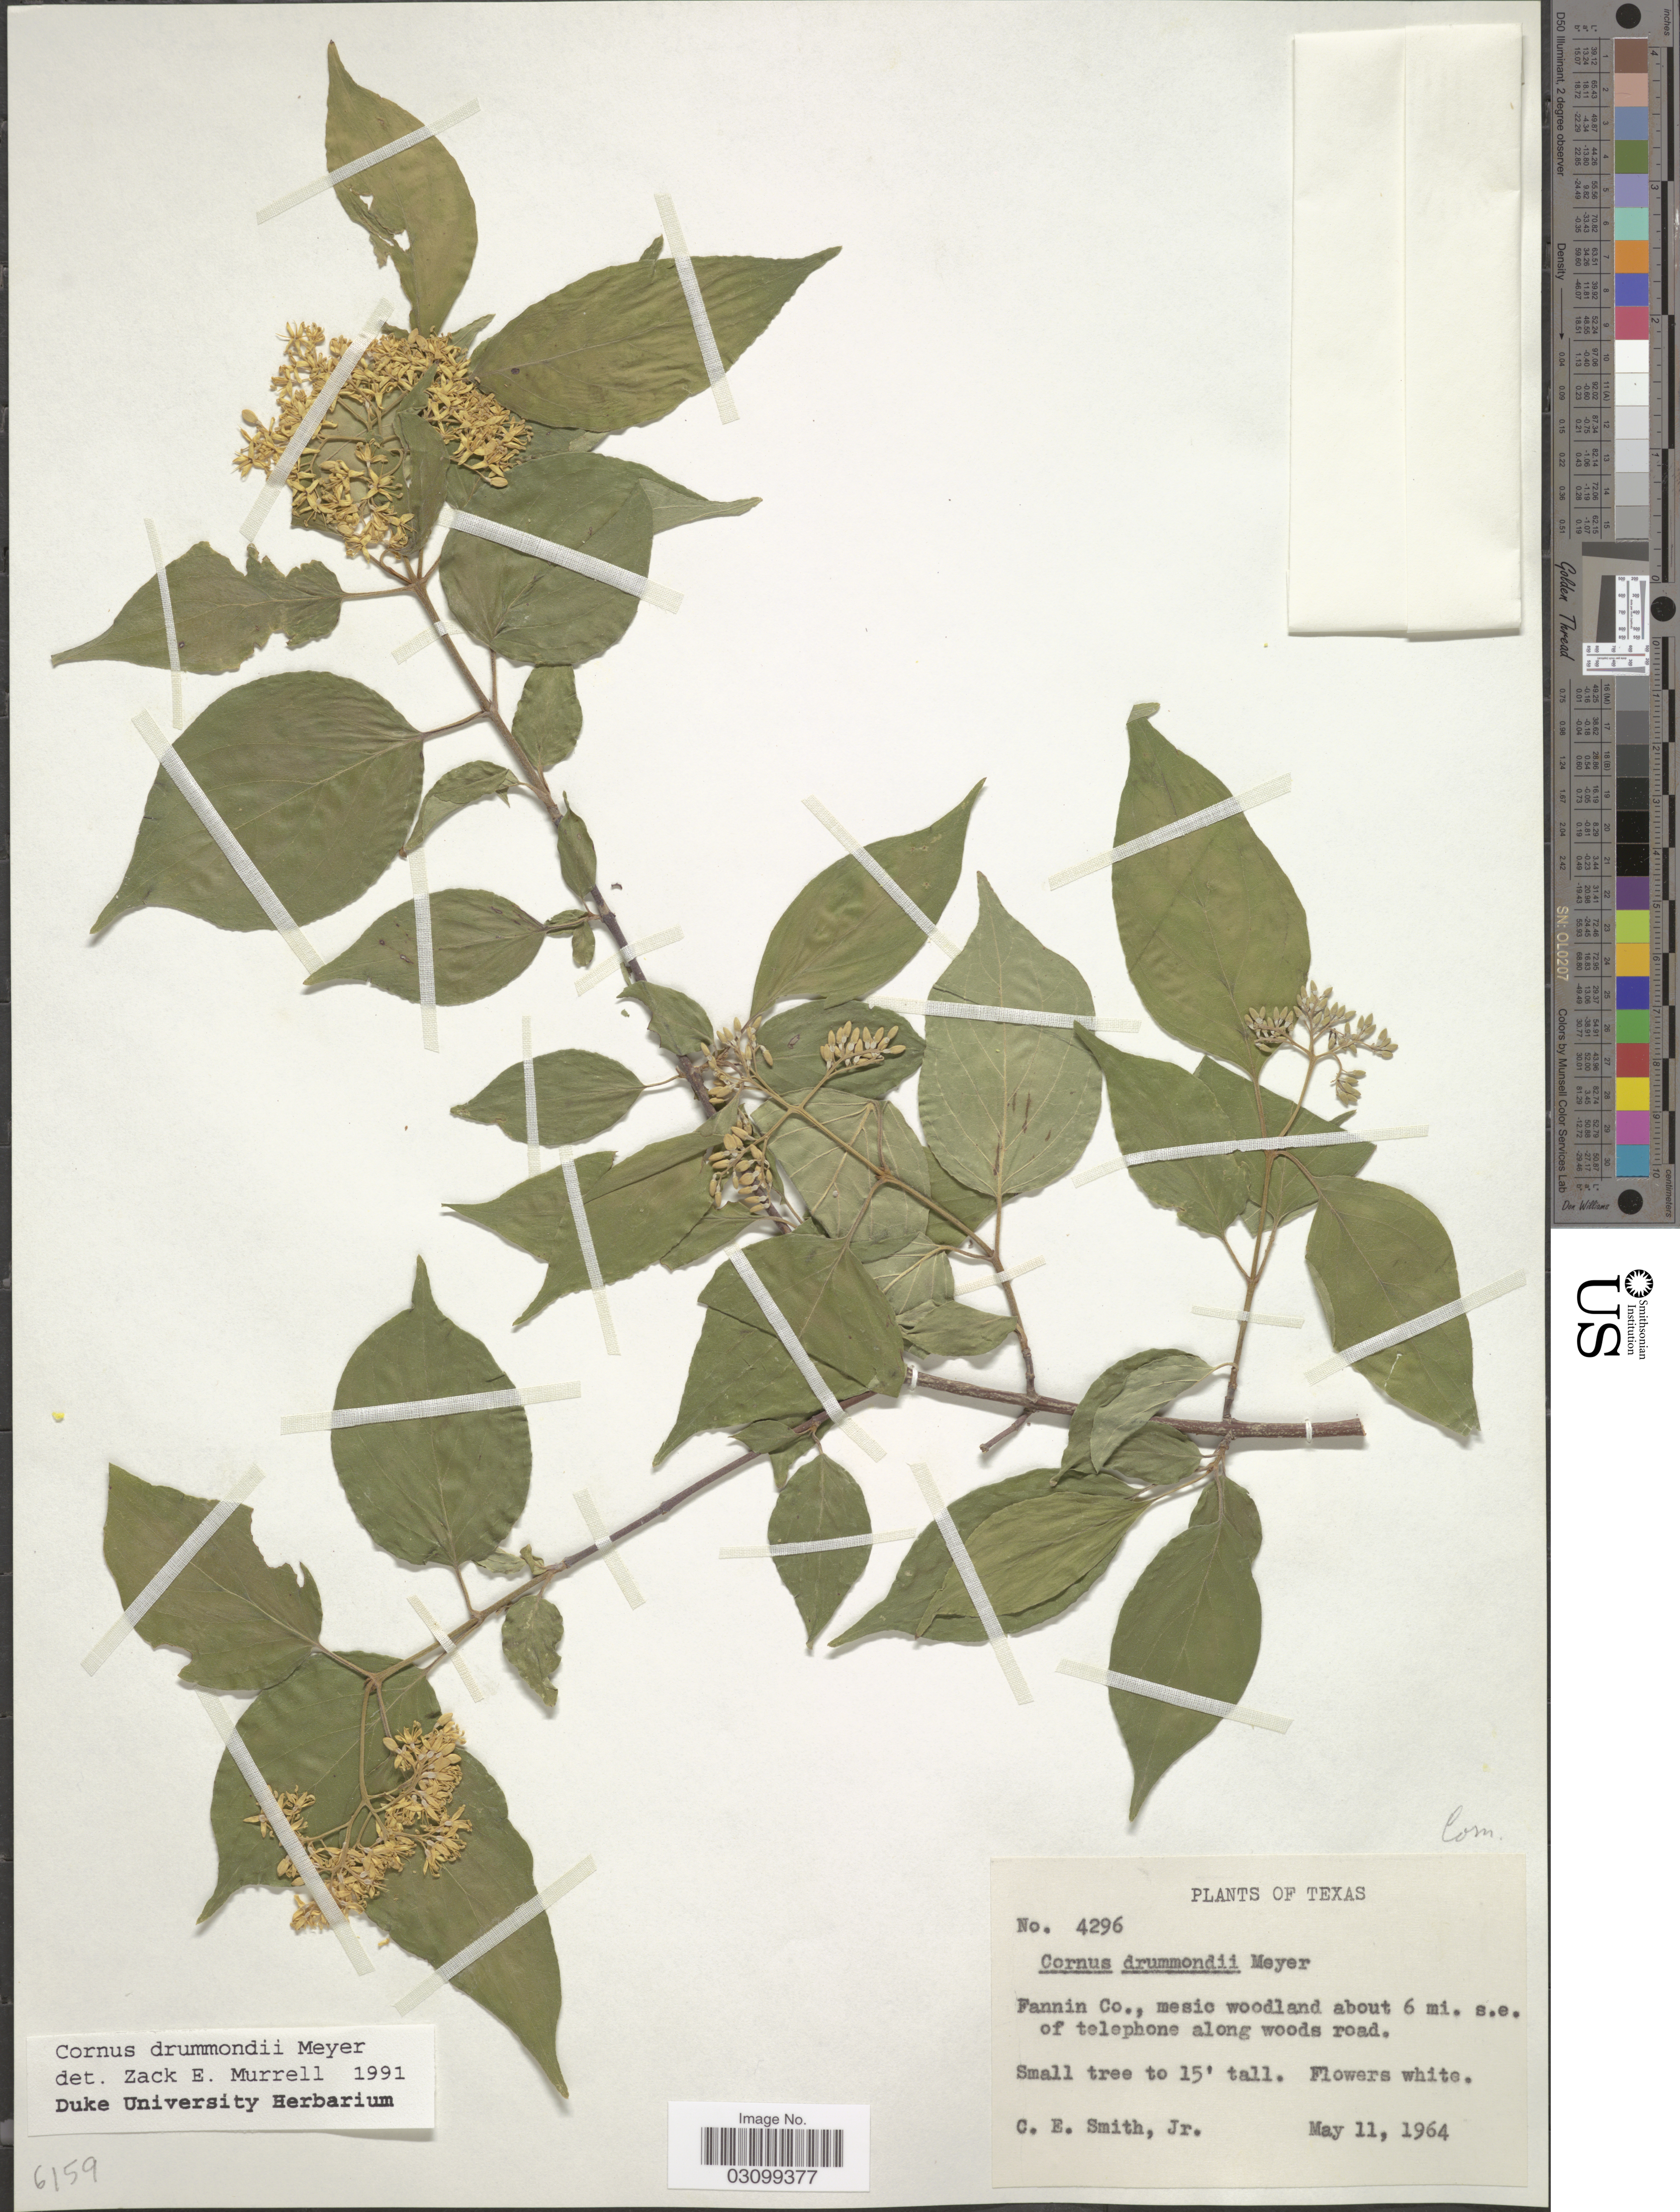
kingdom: Plantae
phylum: Tracheophyta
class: Magnoliopsida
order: Cornales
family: Cornaceae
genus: Cornus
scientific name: Cornus drummondii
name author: C.A. Mey.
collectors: C. E. Smith Jr.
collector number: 4296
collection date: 1964-05-11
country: United States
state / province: Texas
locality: Fannin Co., mesic woodland about 6 mi. s.e. of telephone along woods road.